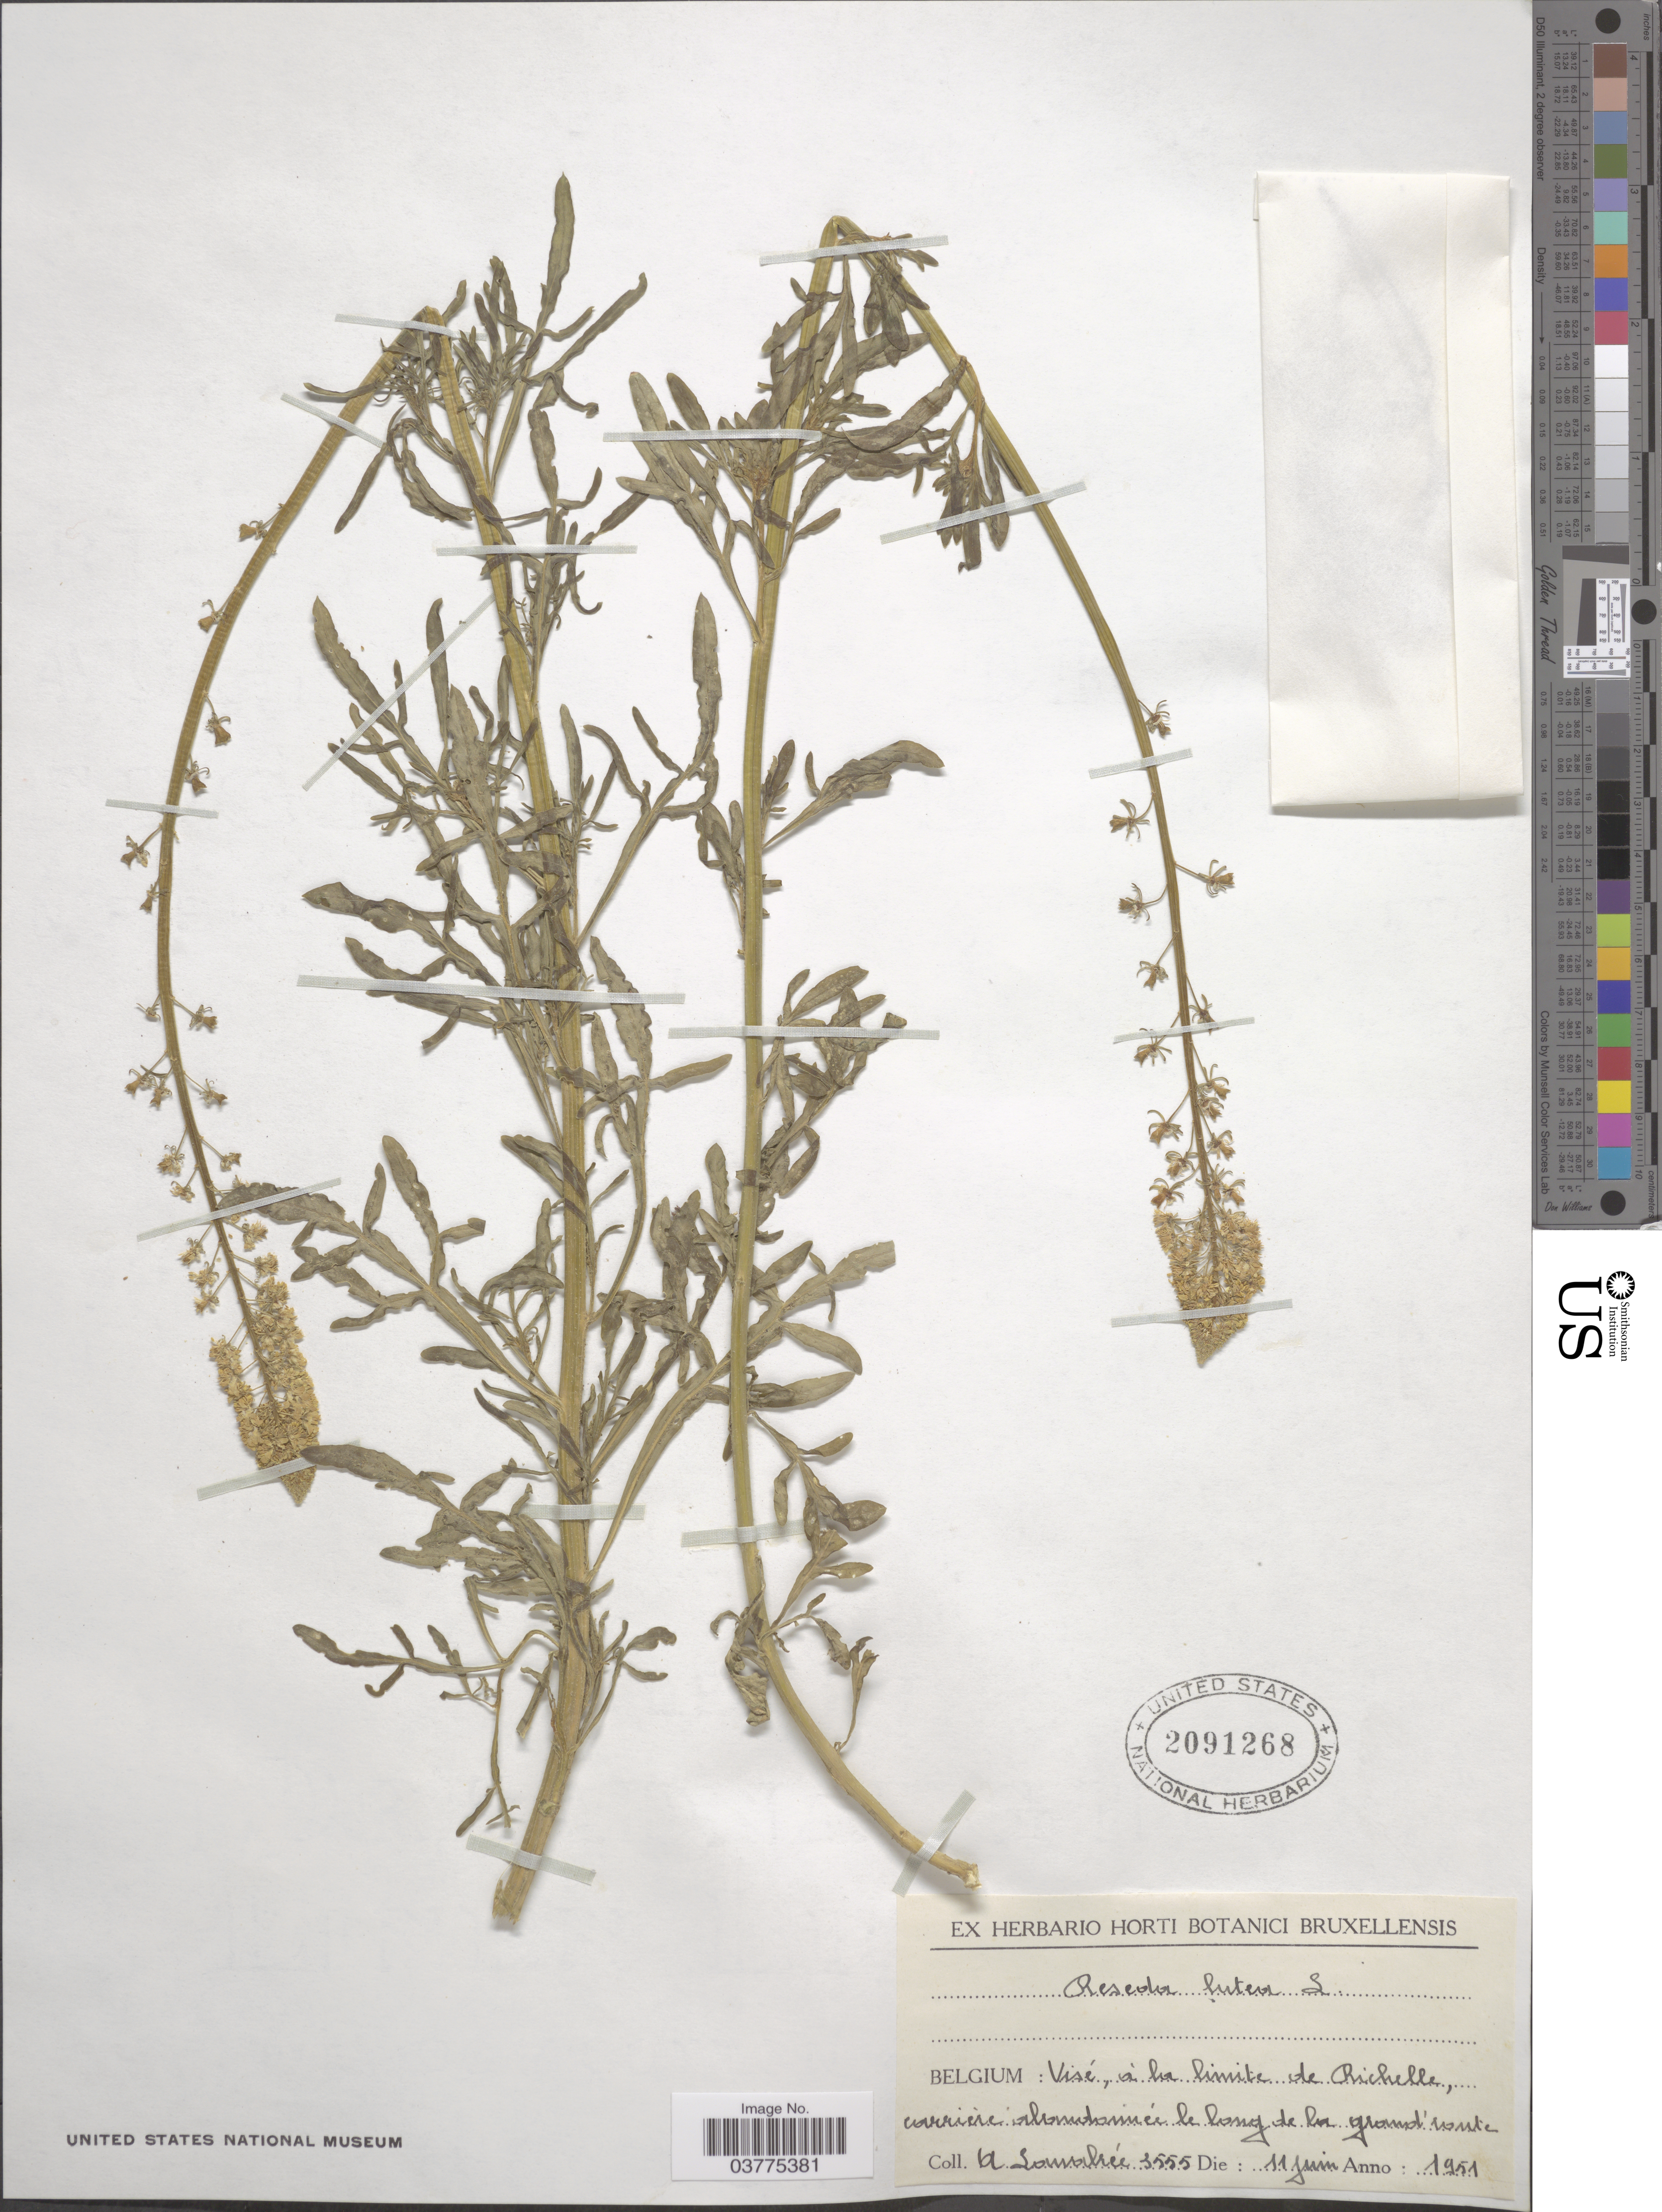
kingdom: Plantae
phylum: Tracheophyta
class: Magnoliopsida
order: Brassicales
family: Resedaceae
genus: Reseda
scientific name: Reseda lutea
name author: L.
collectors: A. Lawalrée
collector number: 3555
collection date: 1951-06-11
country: Belgium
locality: Visé, à la limite de Richelle, carriere abandonnee le long de la grand route.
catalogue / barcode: US 2091268